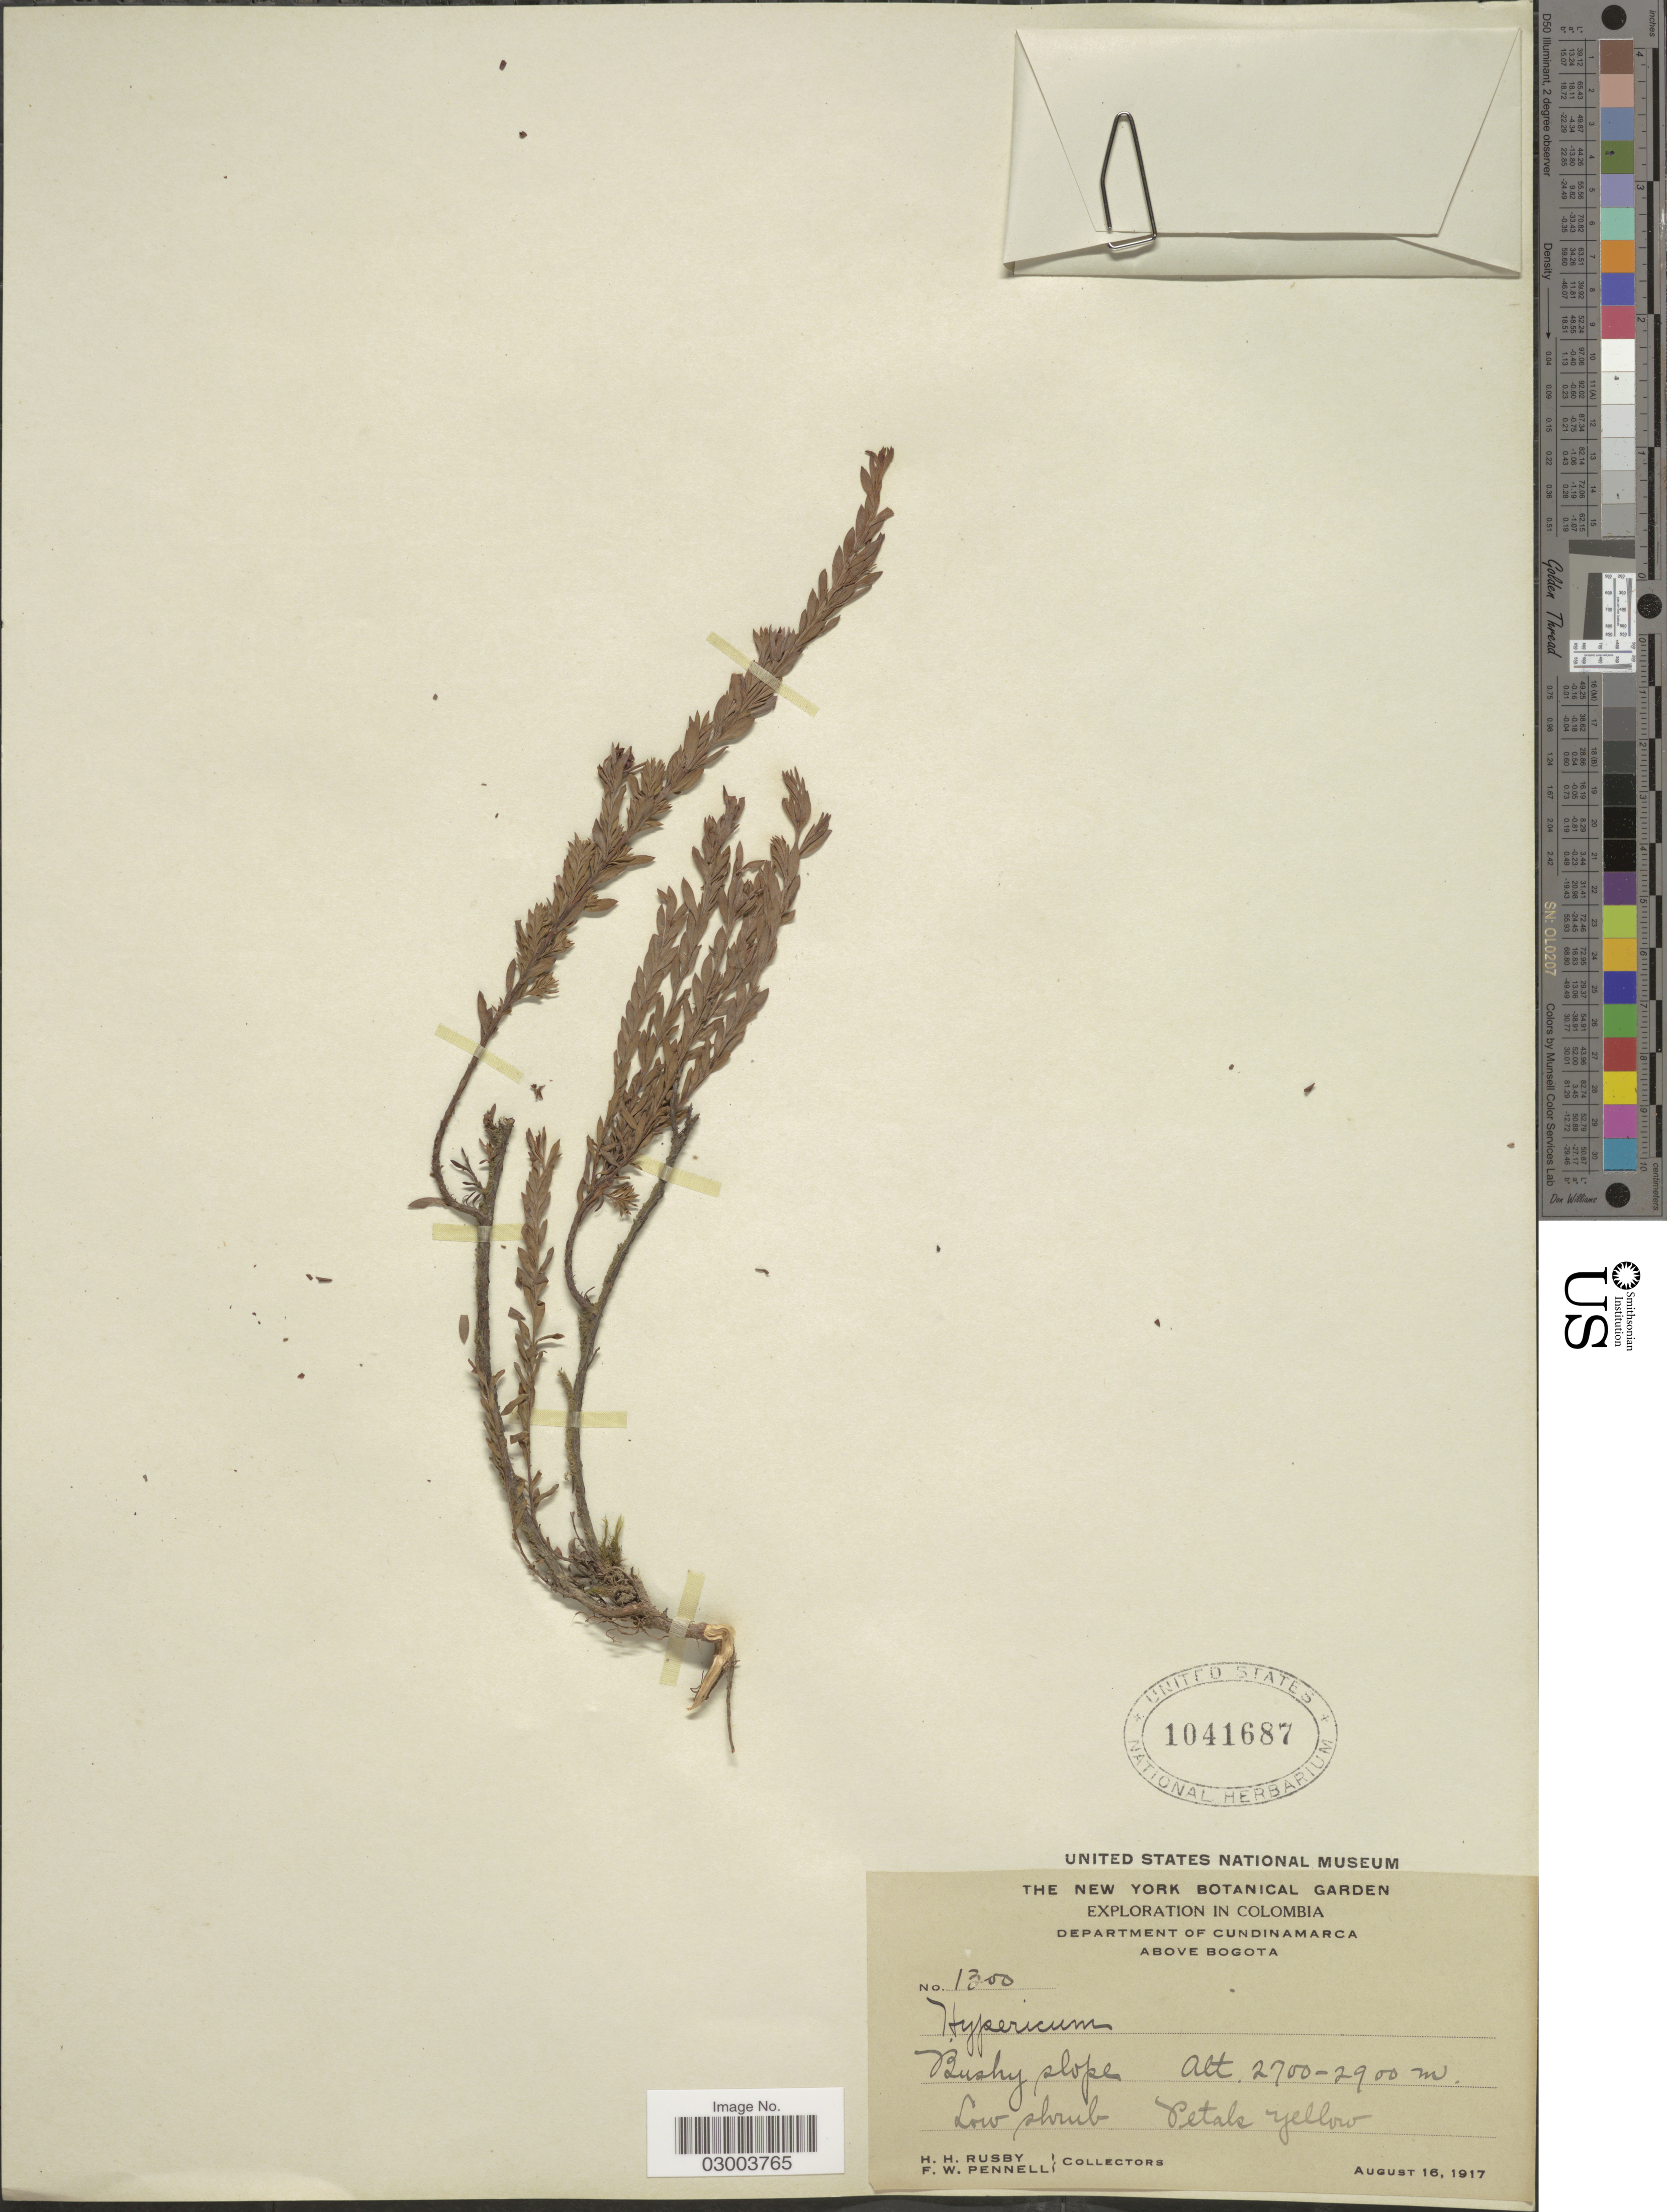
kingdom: Plantae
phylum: Tracheophyta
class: Magnoliopsida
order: Malpighiales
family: Hypericaceae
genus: Hypericum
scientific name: Hypericum humboldtianum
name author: Steud.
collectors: H. H. Rusby & F. W. Pennell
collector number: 1300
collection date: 1917-08-16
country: Colombia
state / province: Cundinamarca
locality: Department of Cundinamarca, Above Bogota.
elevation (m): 2700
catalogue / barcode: US 1041687